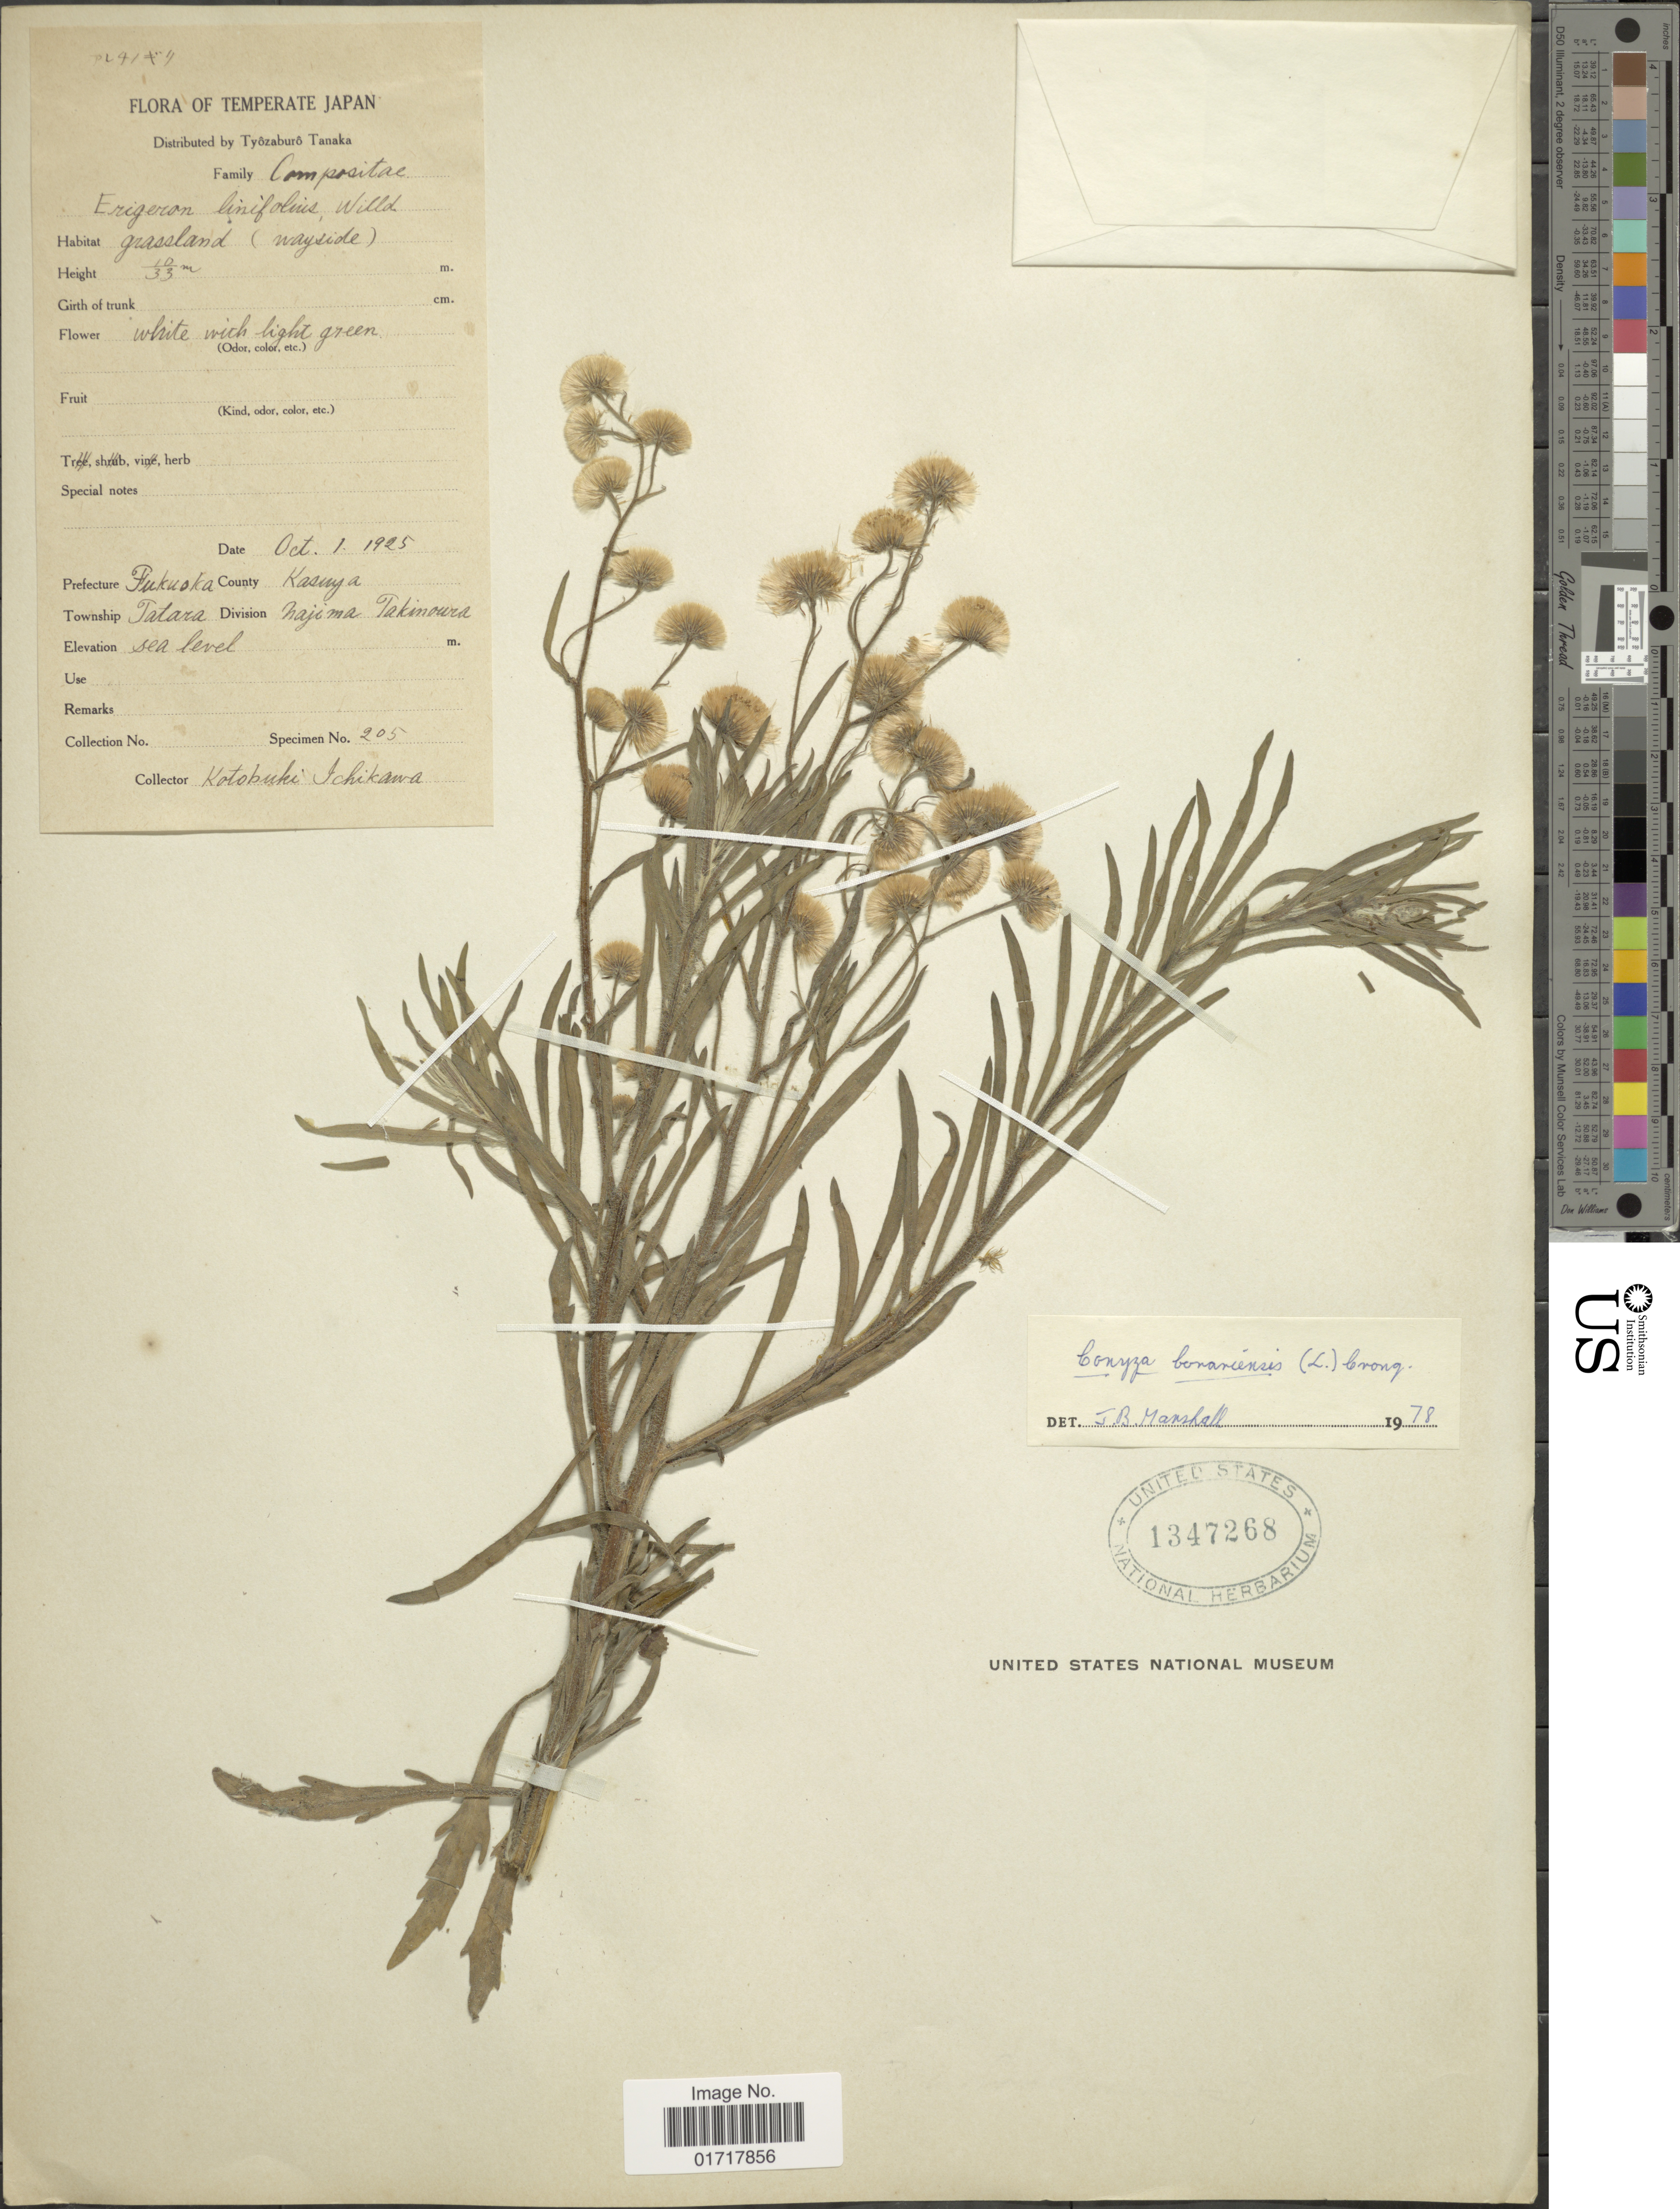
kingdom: Plantae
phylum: Tracheophyta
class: Magnoliopsida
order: Asterales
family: Asteraceae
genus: Conyza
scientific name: Conyza bonariensis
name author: (L.) Cronq.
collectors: K. Ichikawa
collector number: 205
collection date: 1925-10-01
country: Japan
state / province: Hukuoka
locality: Prefecture Fukuoka, County Kasuya. Township Tatara, Division Najima Takimoura.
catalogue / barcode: US 1347268